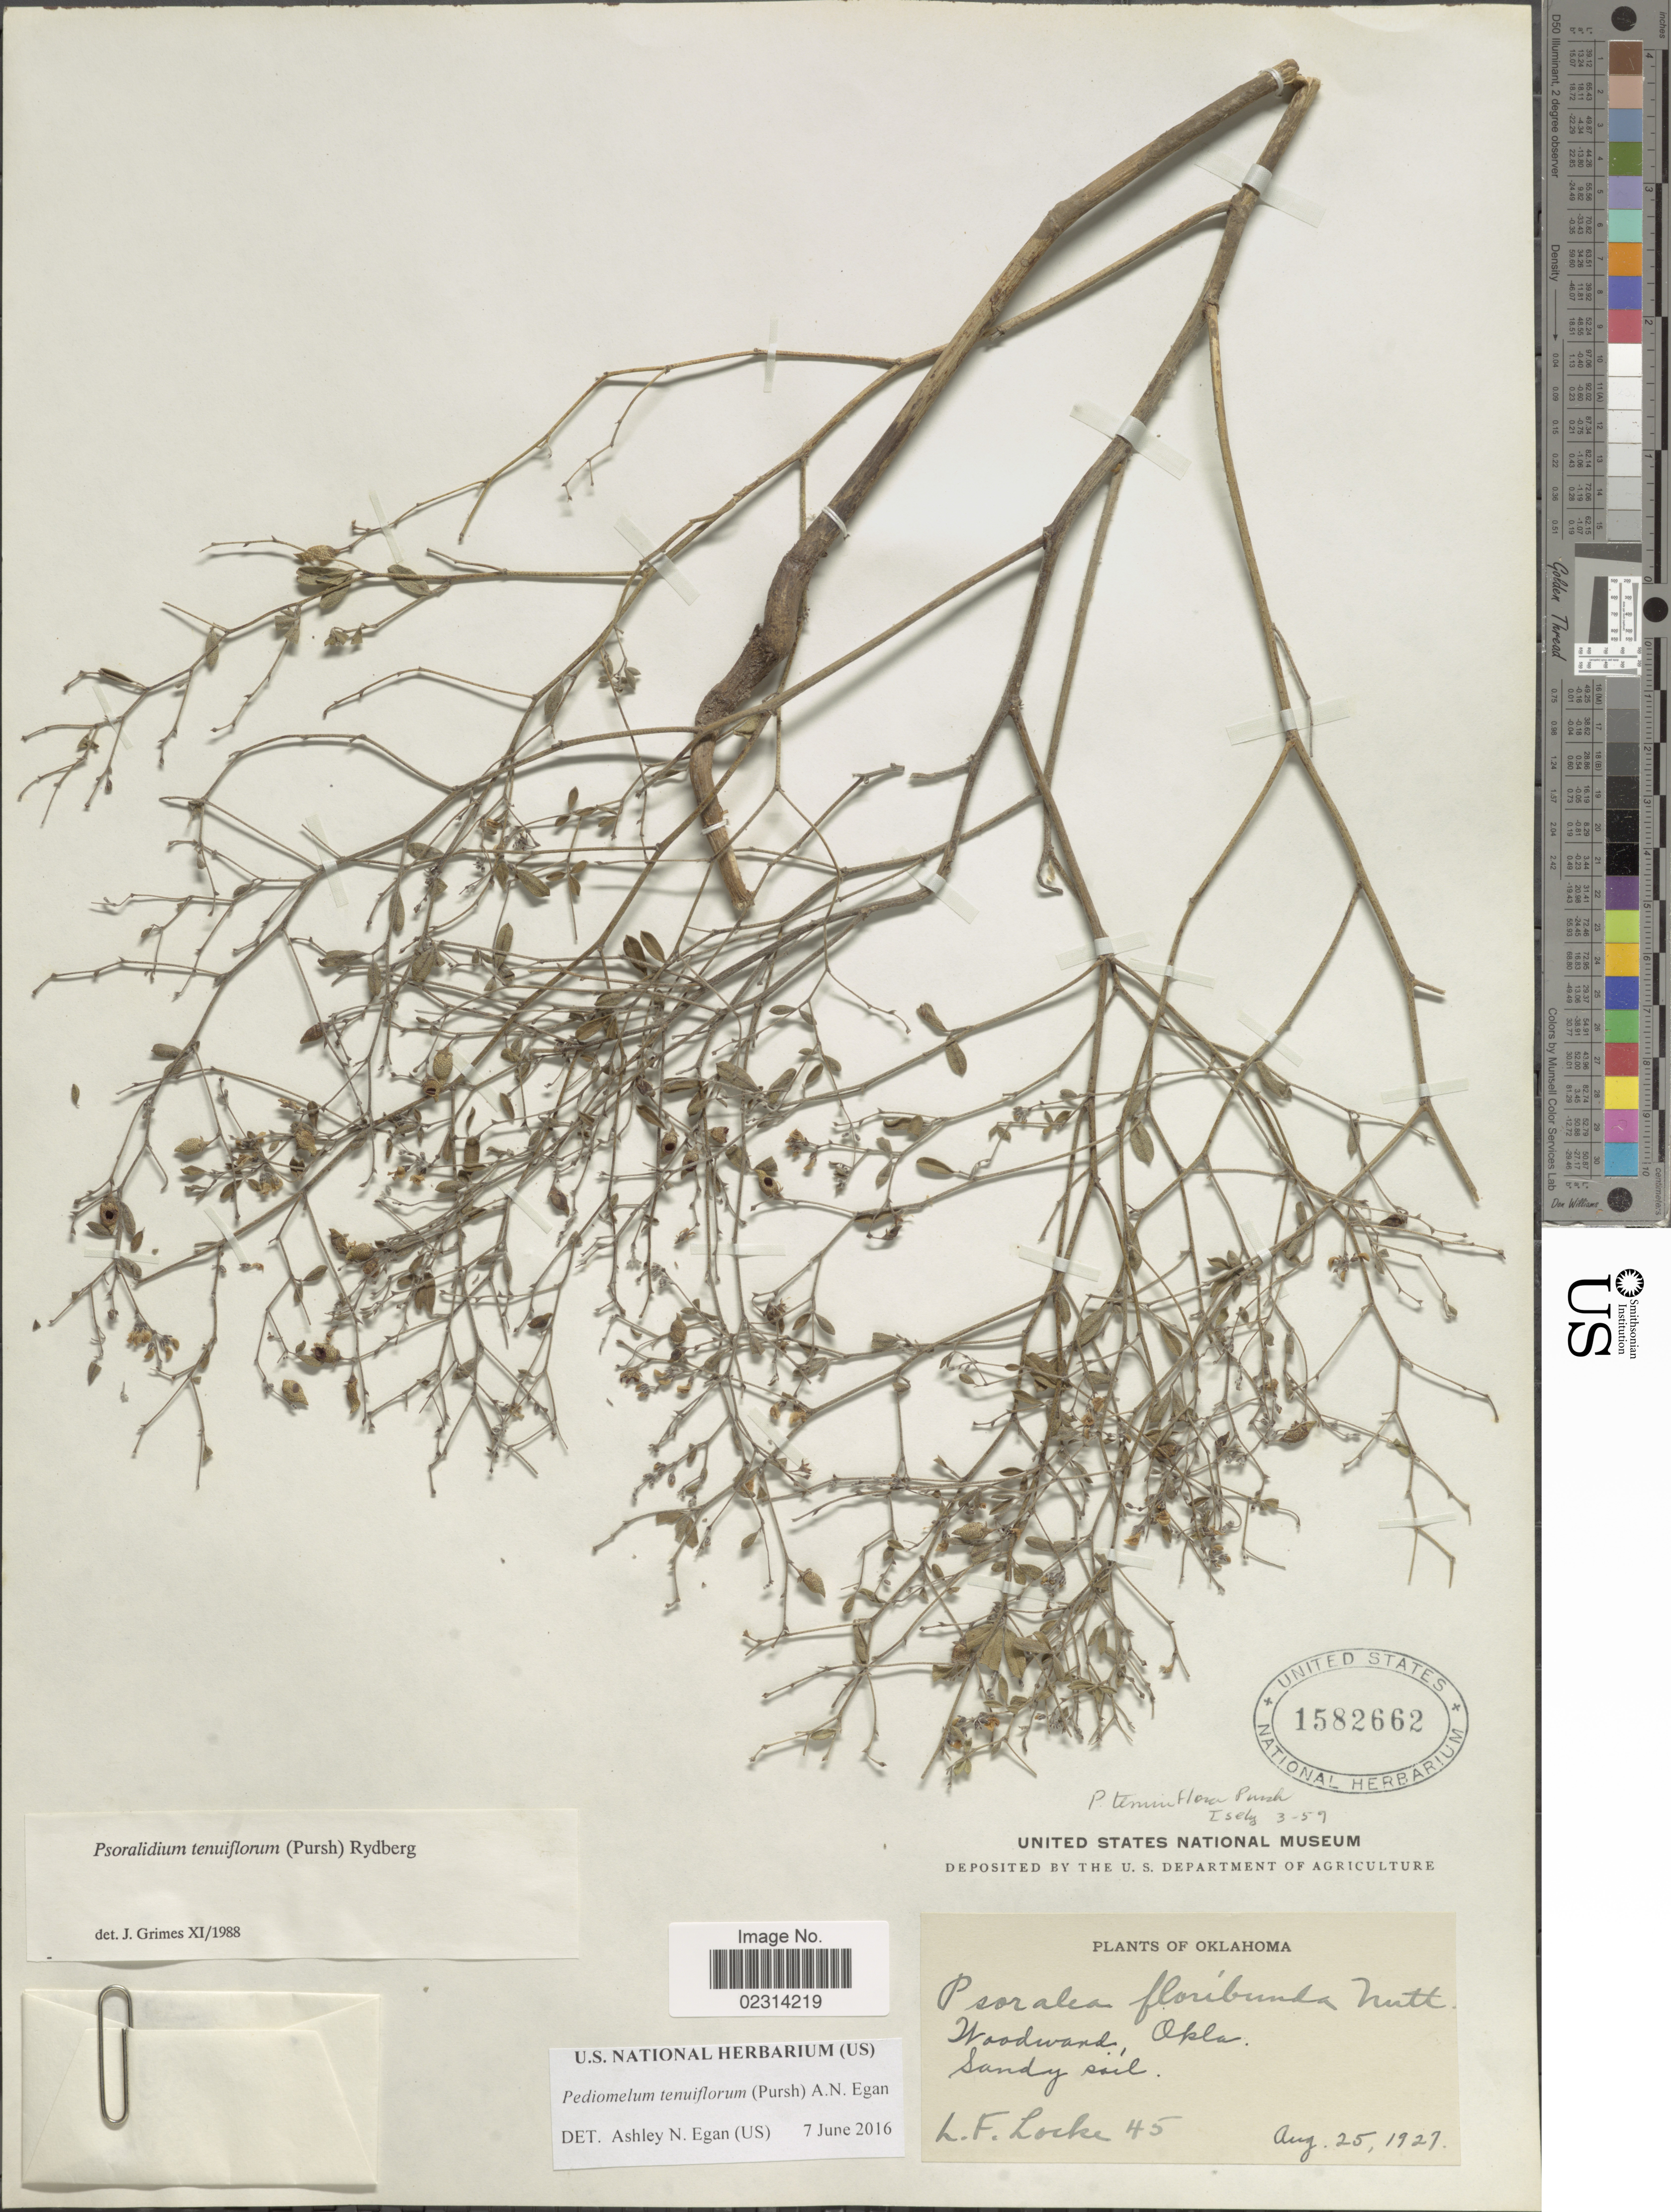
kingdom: Plantae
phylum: Tracheophyta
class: Magnoliopsida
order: Fabales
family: Fabaceae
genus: Psoralidium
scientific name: Psoralidium tenuiflorum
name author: (Pursh) Rydb.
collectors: L. Locke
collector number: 45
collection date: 1927-08-25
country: United States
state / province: Oklahoma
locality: Woodward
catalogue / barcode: US 1582662